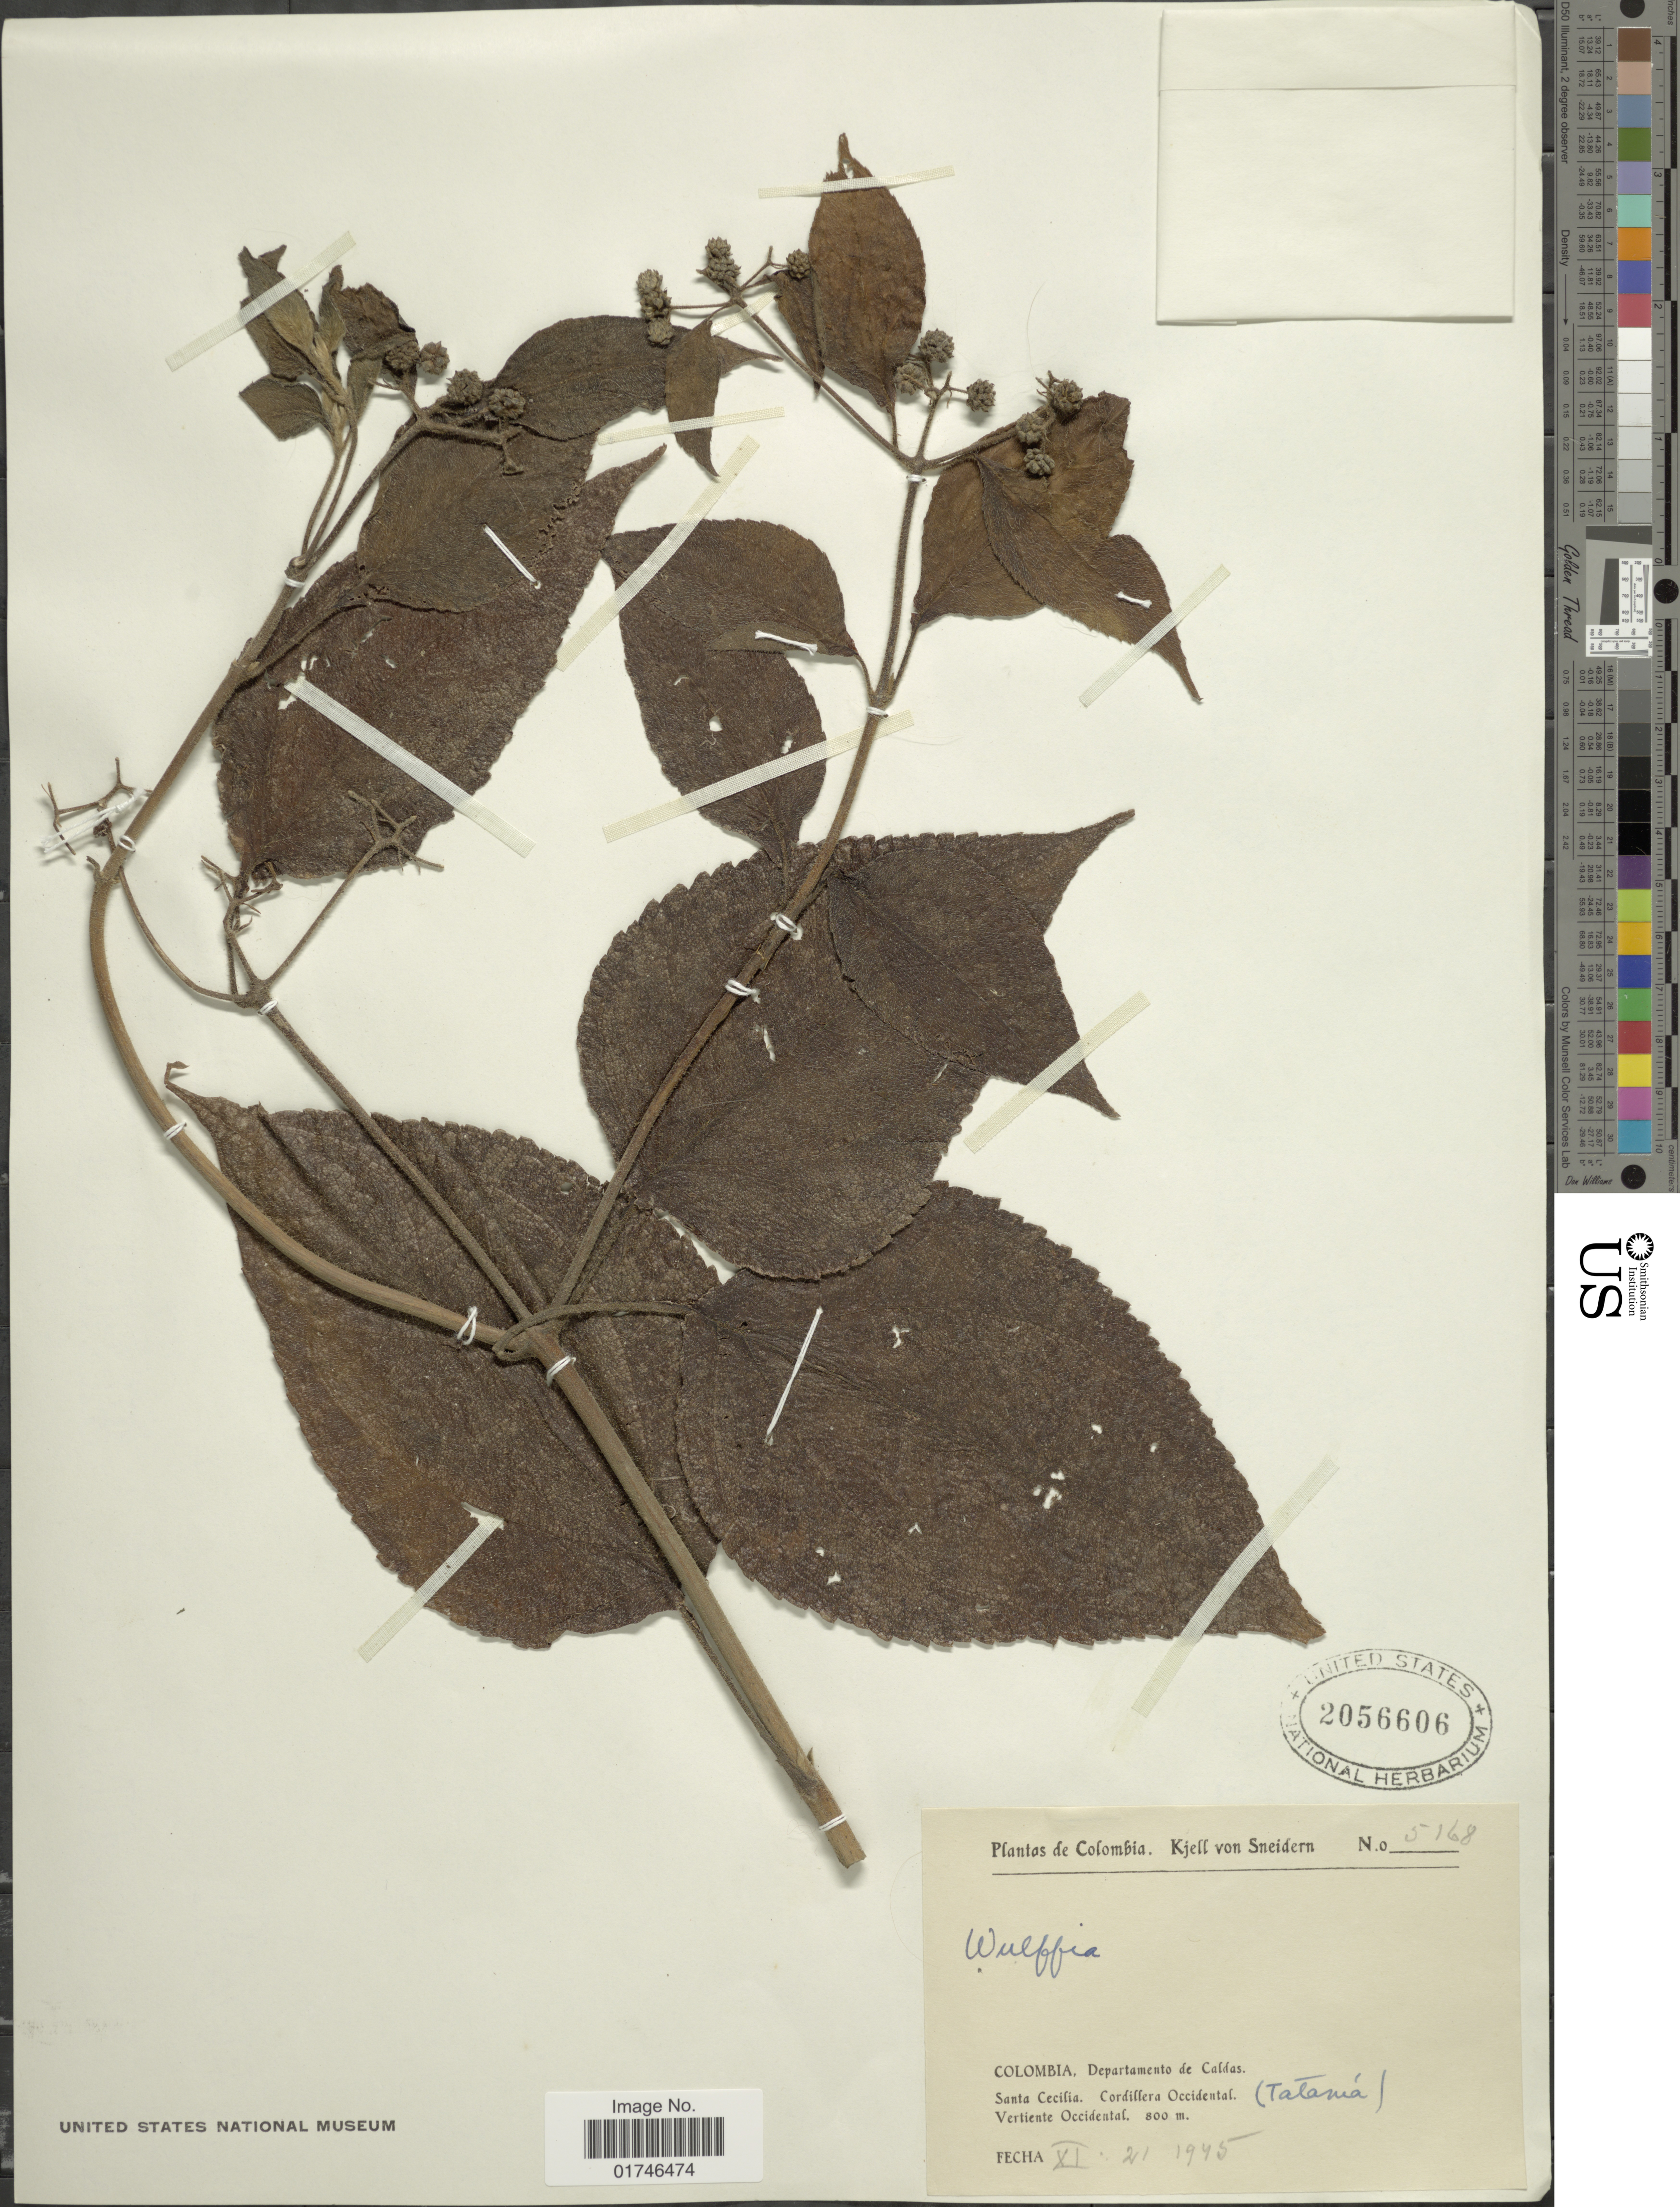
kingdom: Plantae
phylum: Tracheophyta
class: Magnoliopsida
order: Asterales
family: Asteraceae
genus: Clibadium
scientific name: Clibadium eggersii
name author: Hieron.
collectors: K. von Sneidern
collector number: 5168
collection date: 1945-06-21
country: Colombia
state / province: Caldas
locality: Santa Cecilia. Cordillera Oriental. (Tatania )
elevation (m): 800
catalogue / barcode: US 2056606